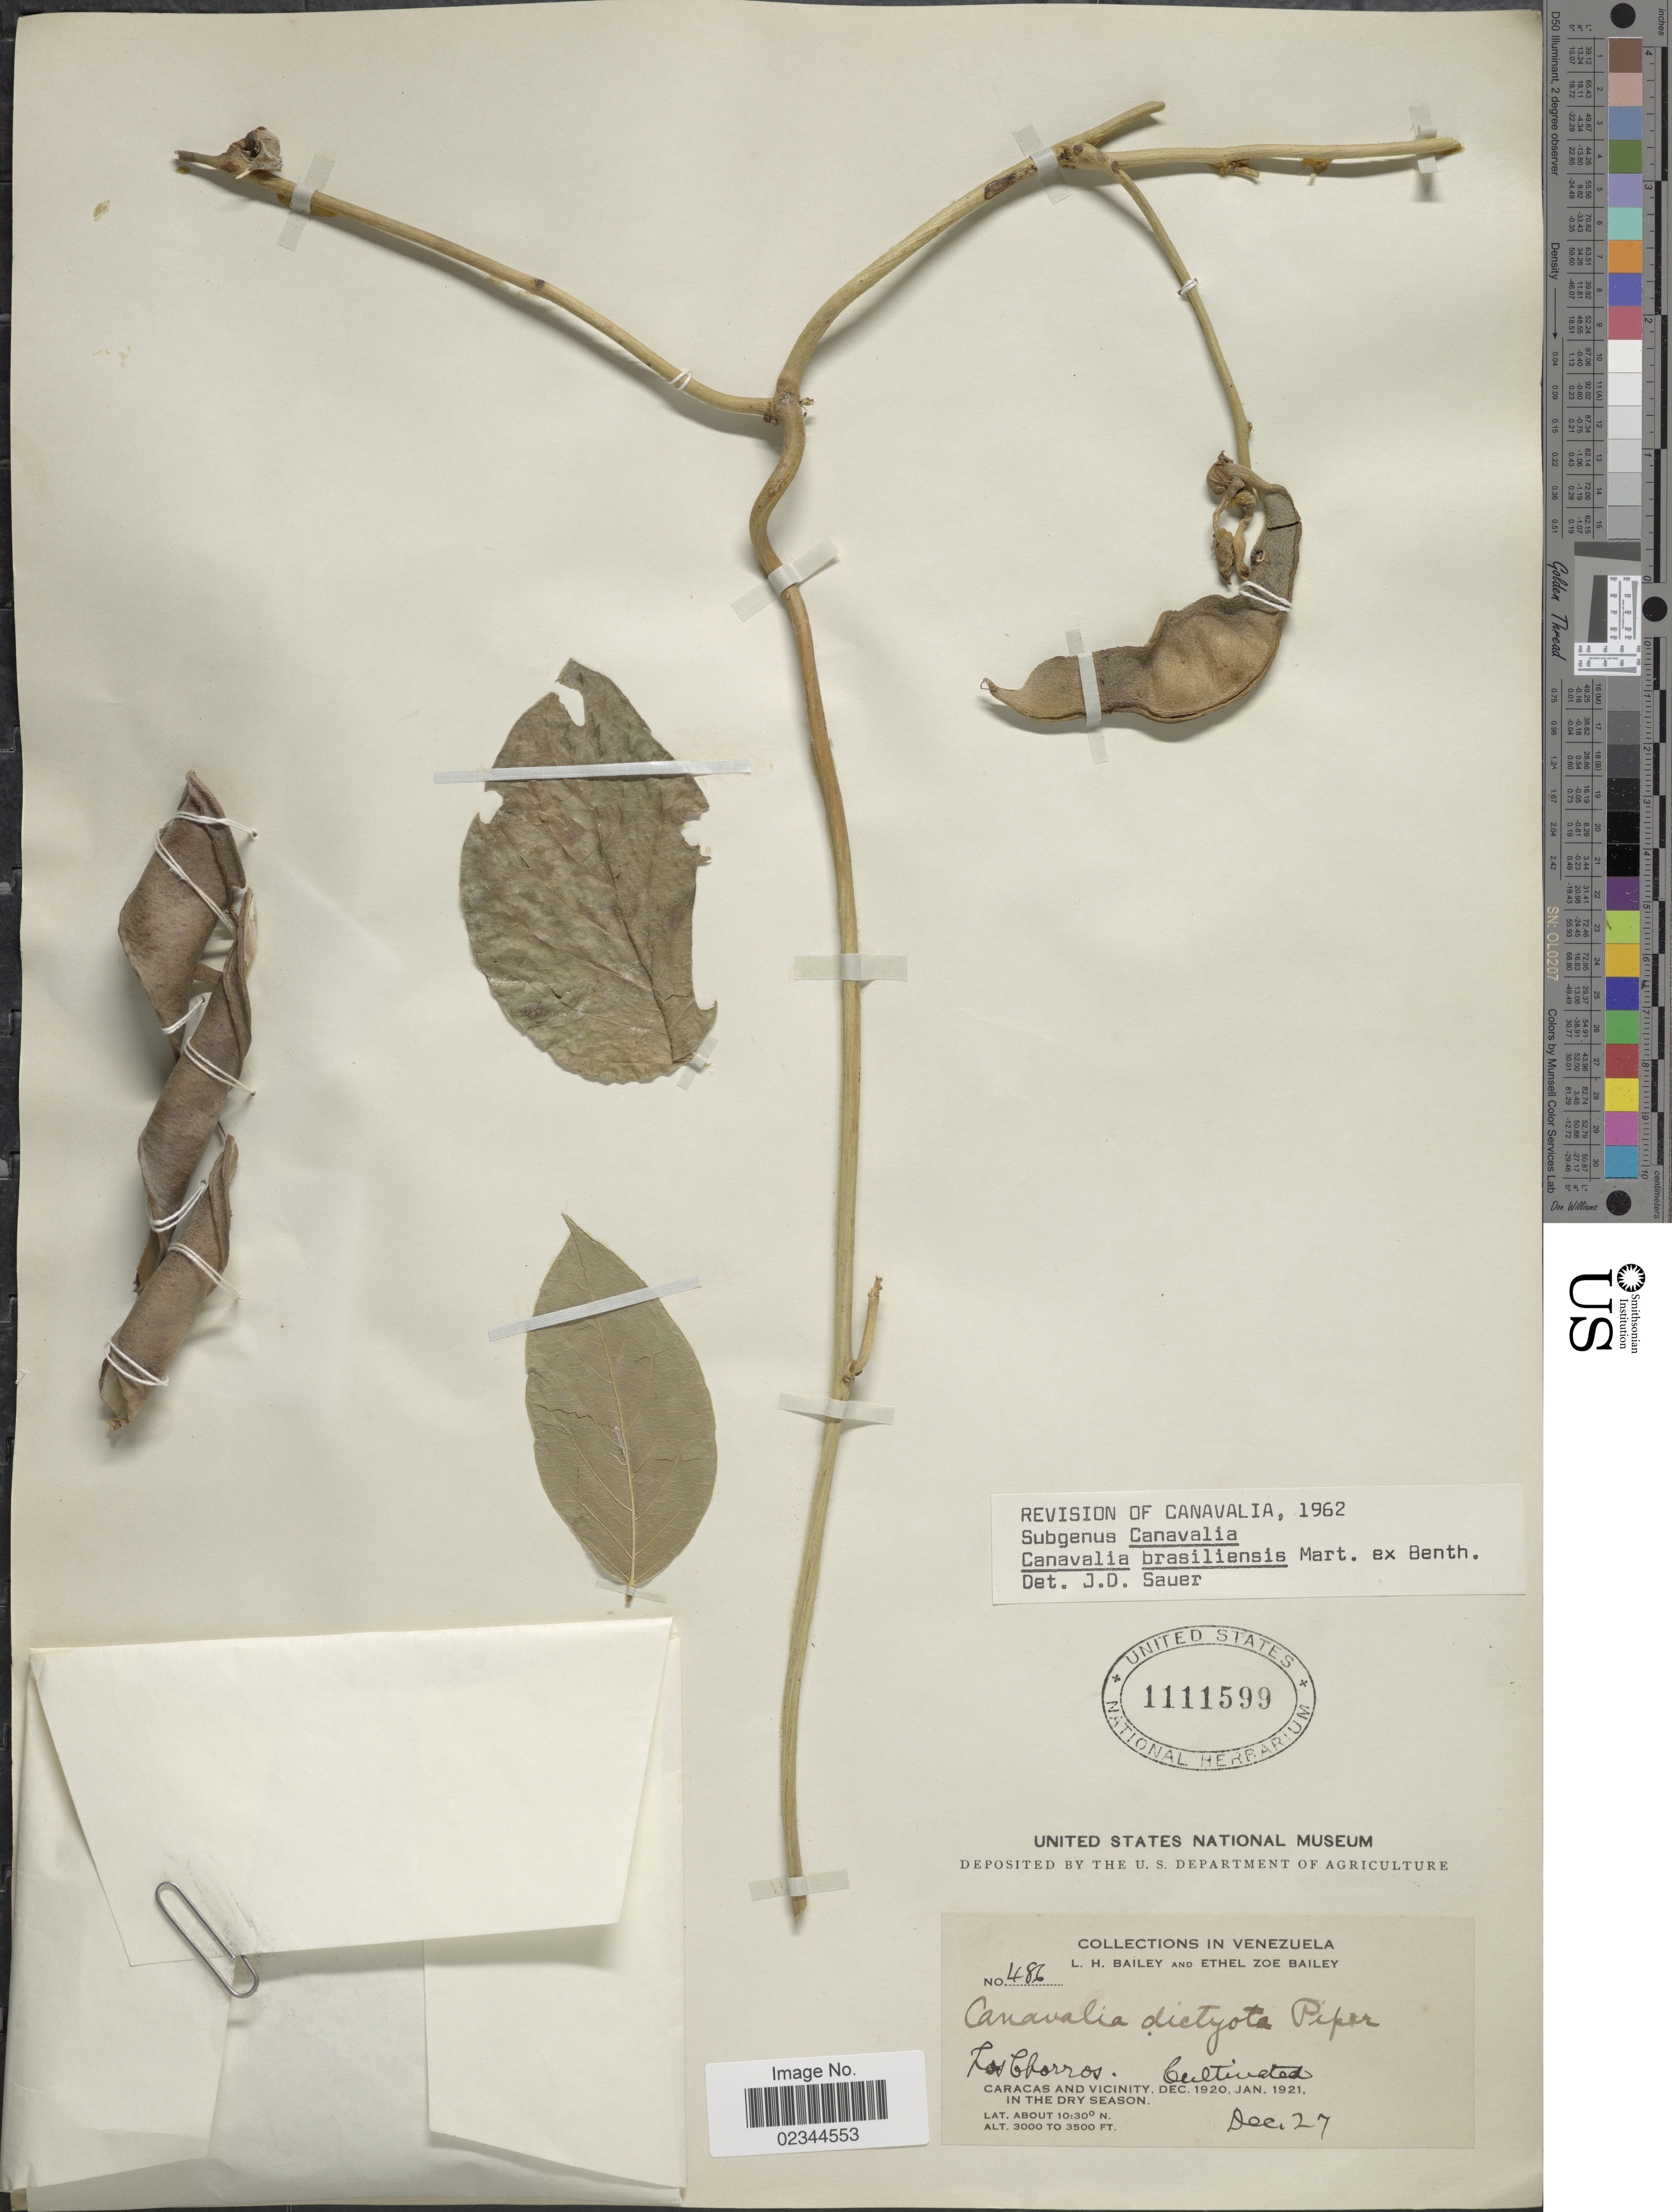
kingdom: Plantae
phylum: Tracheophyta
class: Magnoliopsida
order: Fabales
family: Fabaceae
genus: Canavalia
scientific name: Canavalia brasiliensis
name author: Mart. ex Benth.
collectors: L. H. Bailey & E. Z. Bailey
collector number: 486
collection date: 1920-12-27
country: Venezuela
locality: Caracas and vicinity, Los Chorros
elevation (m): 914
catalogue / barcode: US 1111599